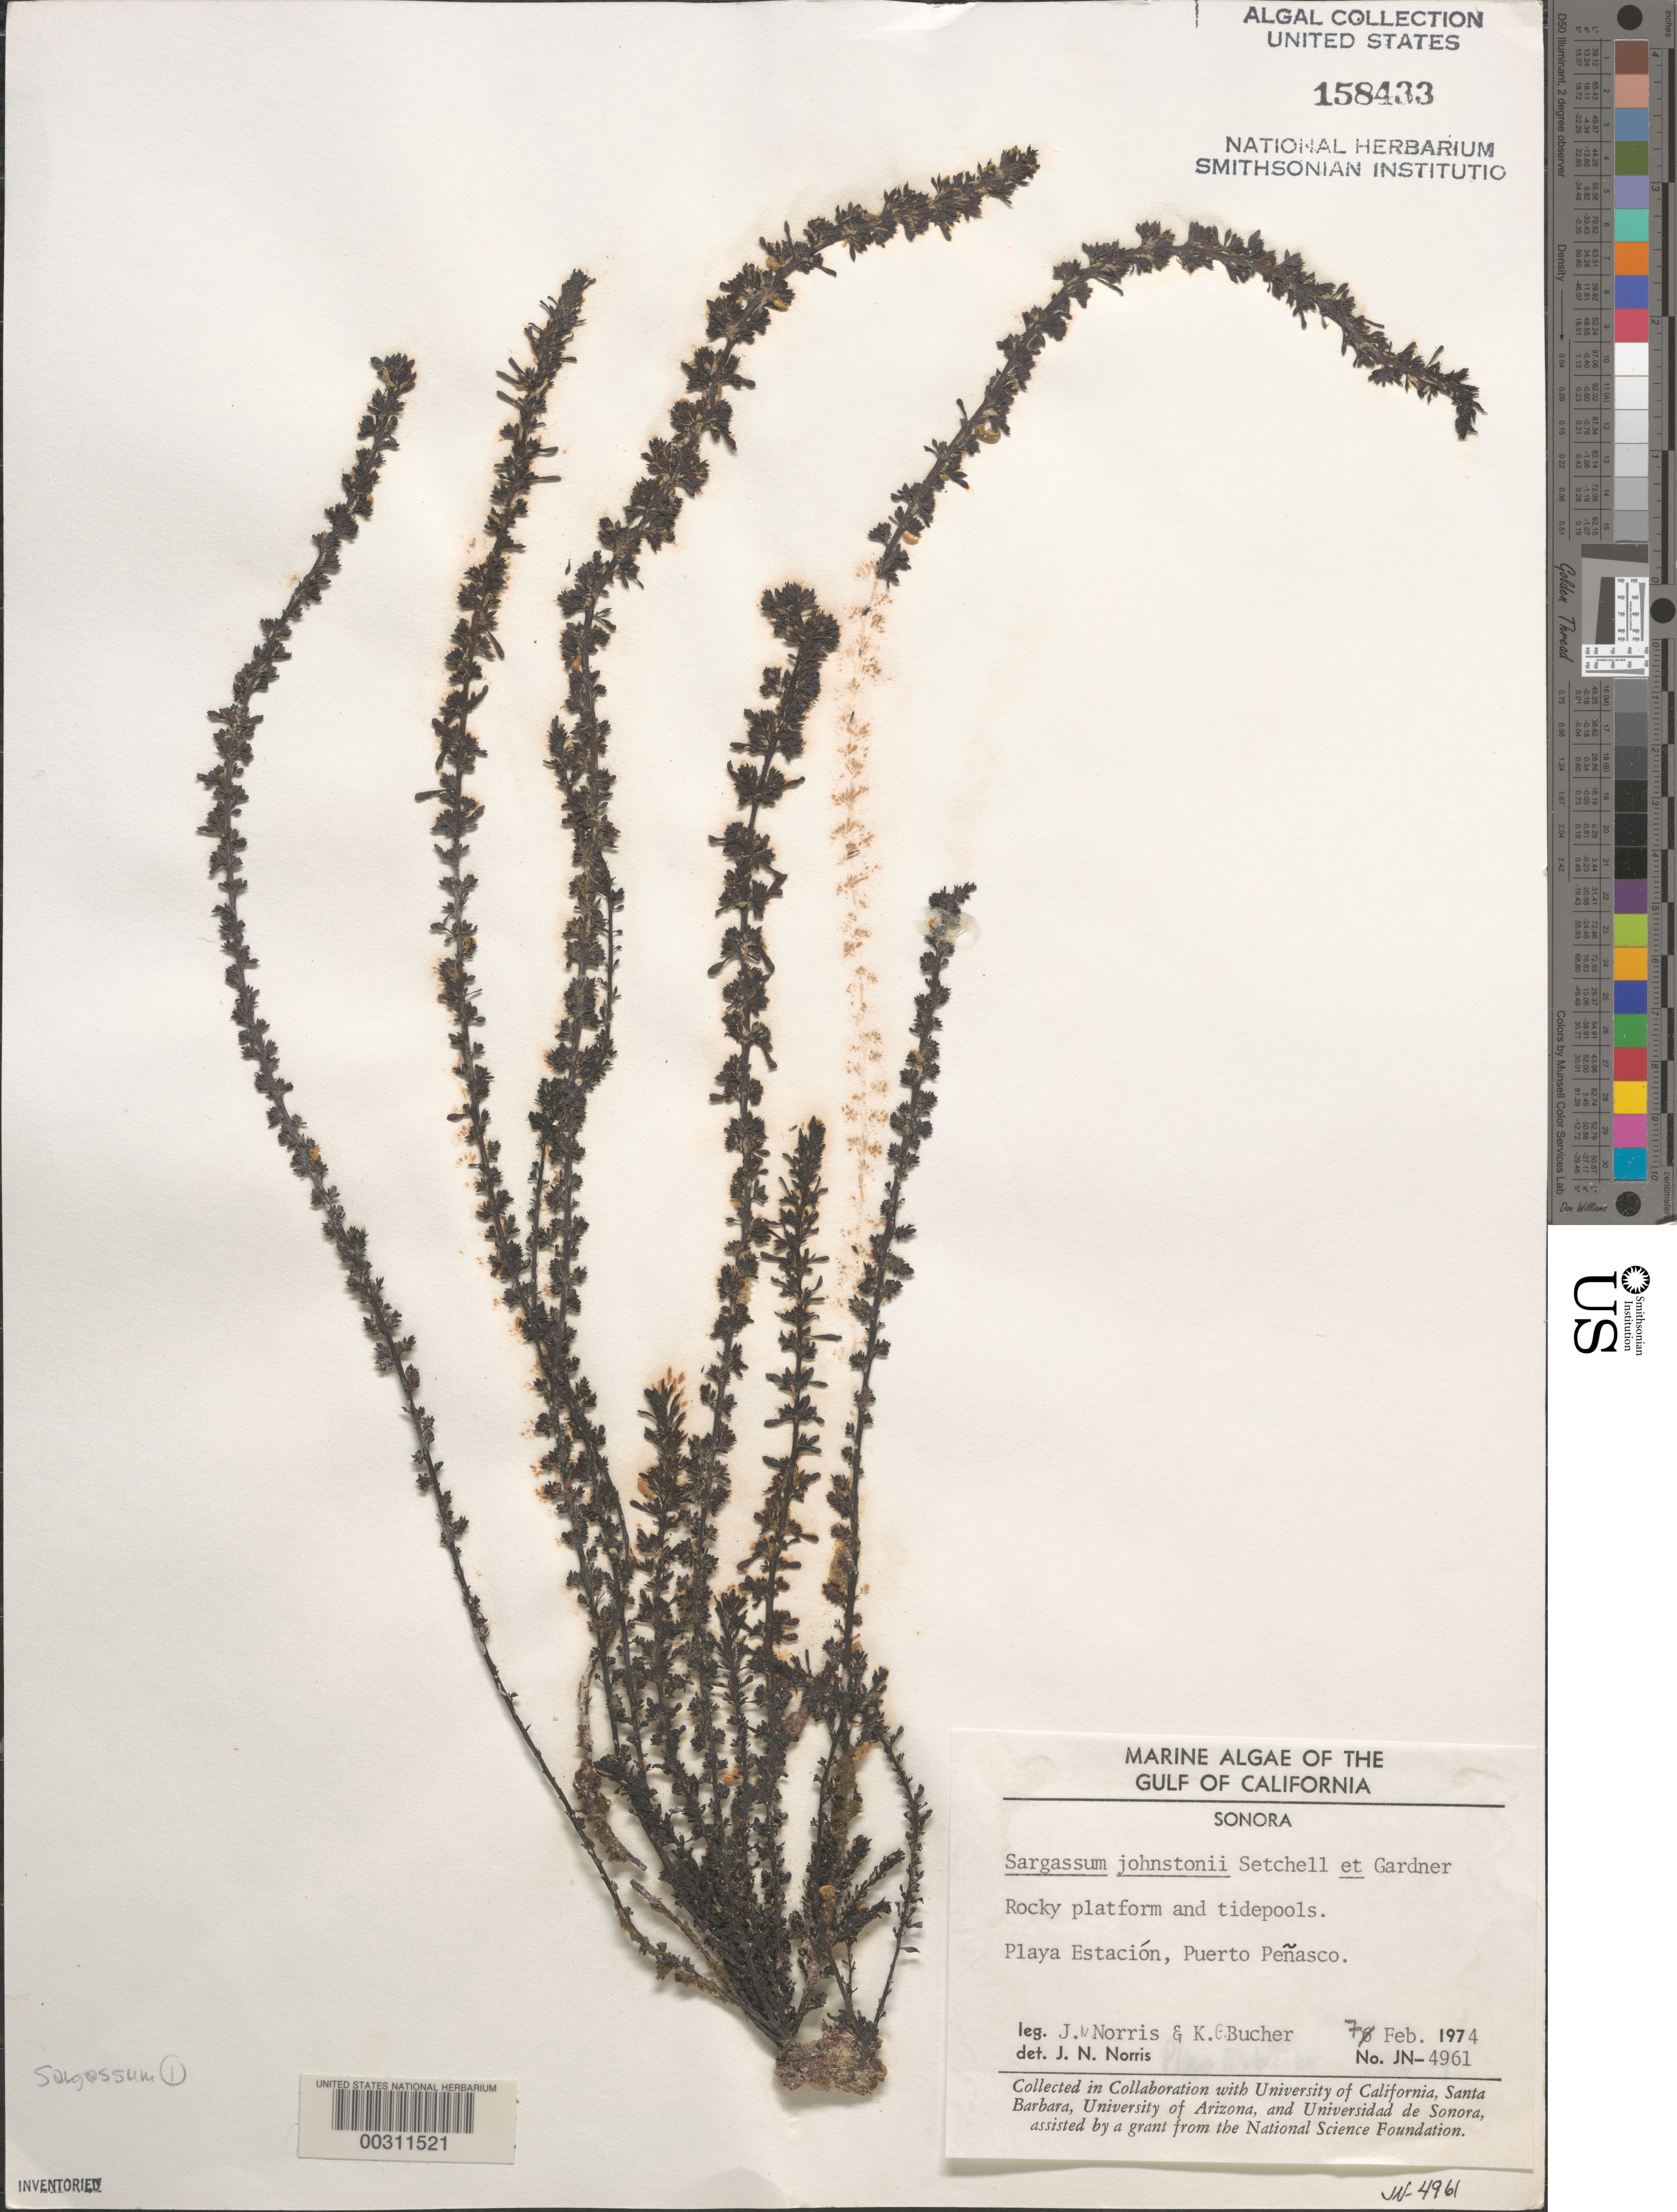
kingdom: Chromista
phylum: Ochrophyta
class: Phaeophyceae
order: Fucales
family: Sargassaceae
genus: Sargassum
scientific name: Sargassum johnstonii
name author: Setchell & N.L. Gardner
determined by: Norris, James N.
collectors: J. N. Norris & K. E. Bucher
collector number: JN-4961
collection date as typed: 07 Feb 1974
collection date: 1974-02-07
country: Mexico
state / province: Sonora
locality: Playa Estacion, Puerto Penasco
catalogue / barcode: US 158433